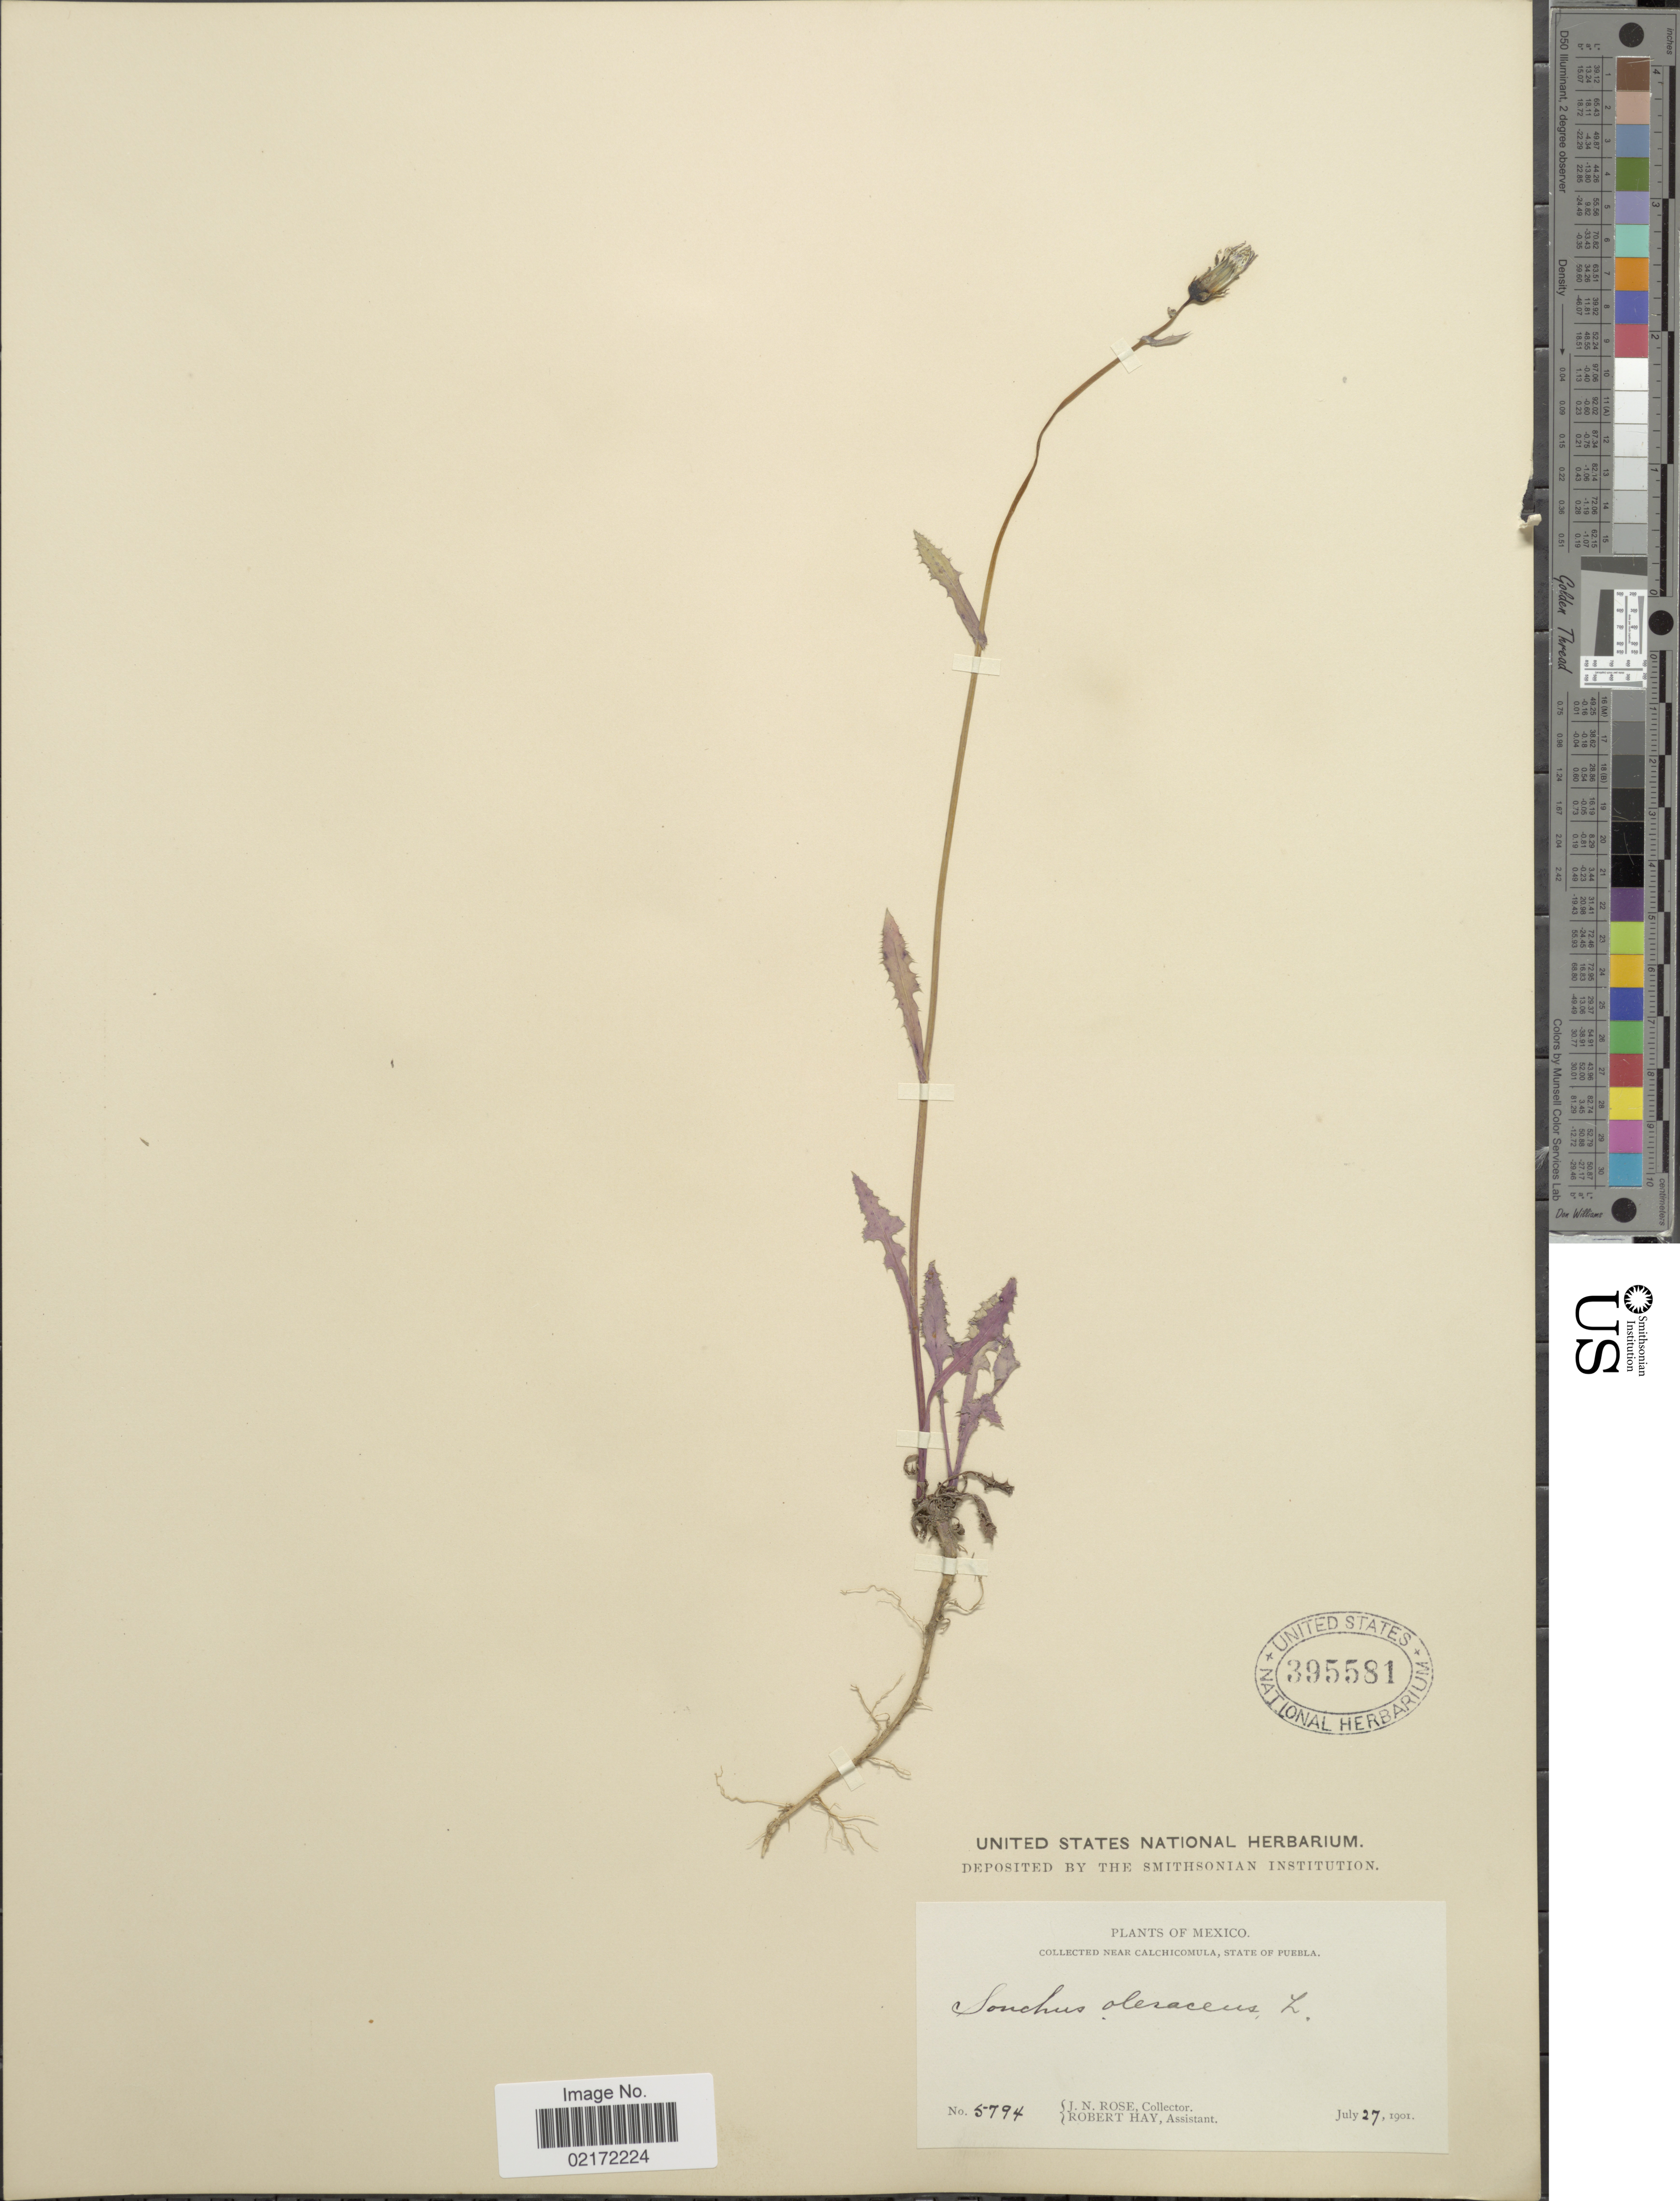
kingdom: Plantae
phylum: Tracheophyta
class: Magnoliopsida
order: Asterales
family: Asteraceae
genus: Sonchus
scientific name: Sonchus oleraceus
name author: L.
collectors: J. N. Rose & R. Hay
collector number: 5794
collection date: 1901-07-27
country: Mexico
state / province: Puebla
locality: Near Calchicomula, State of Puebla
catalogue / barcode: US 395581